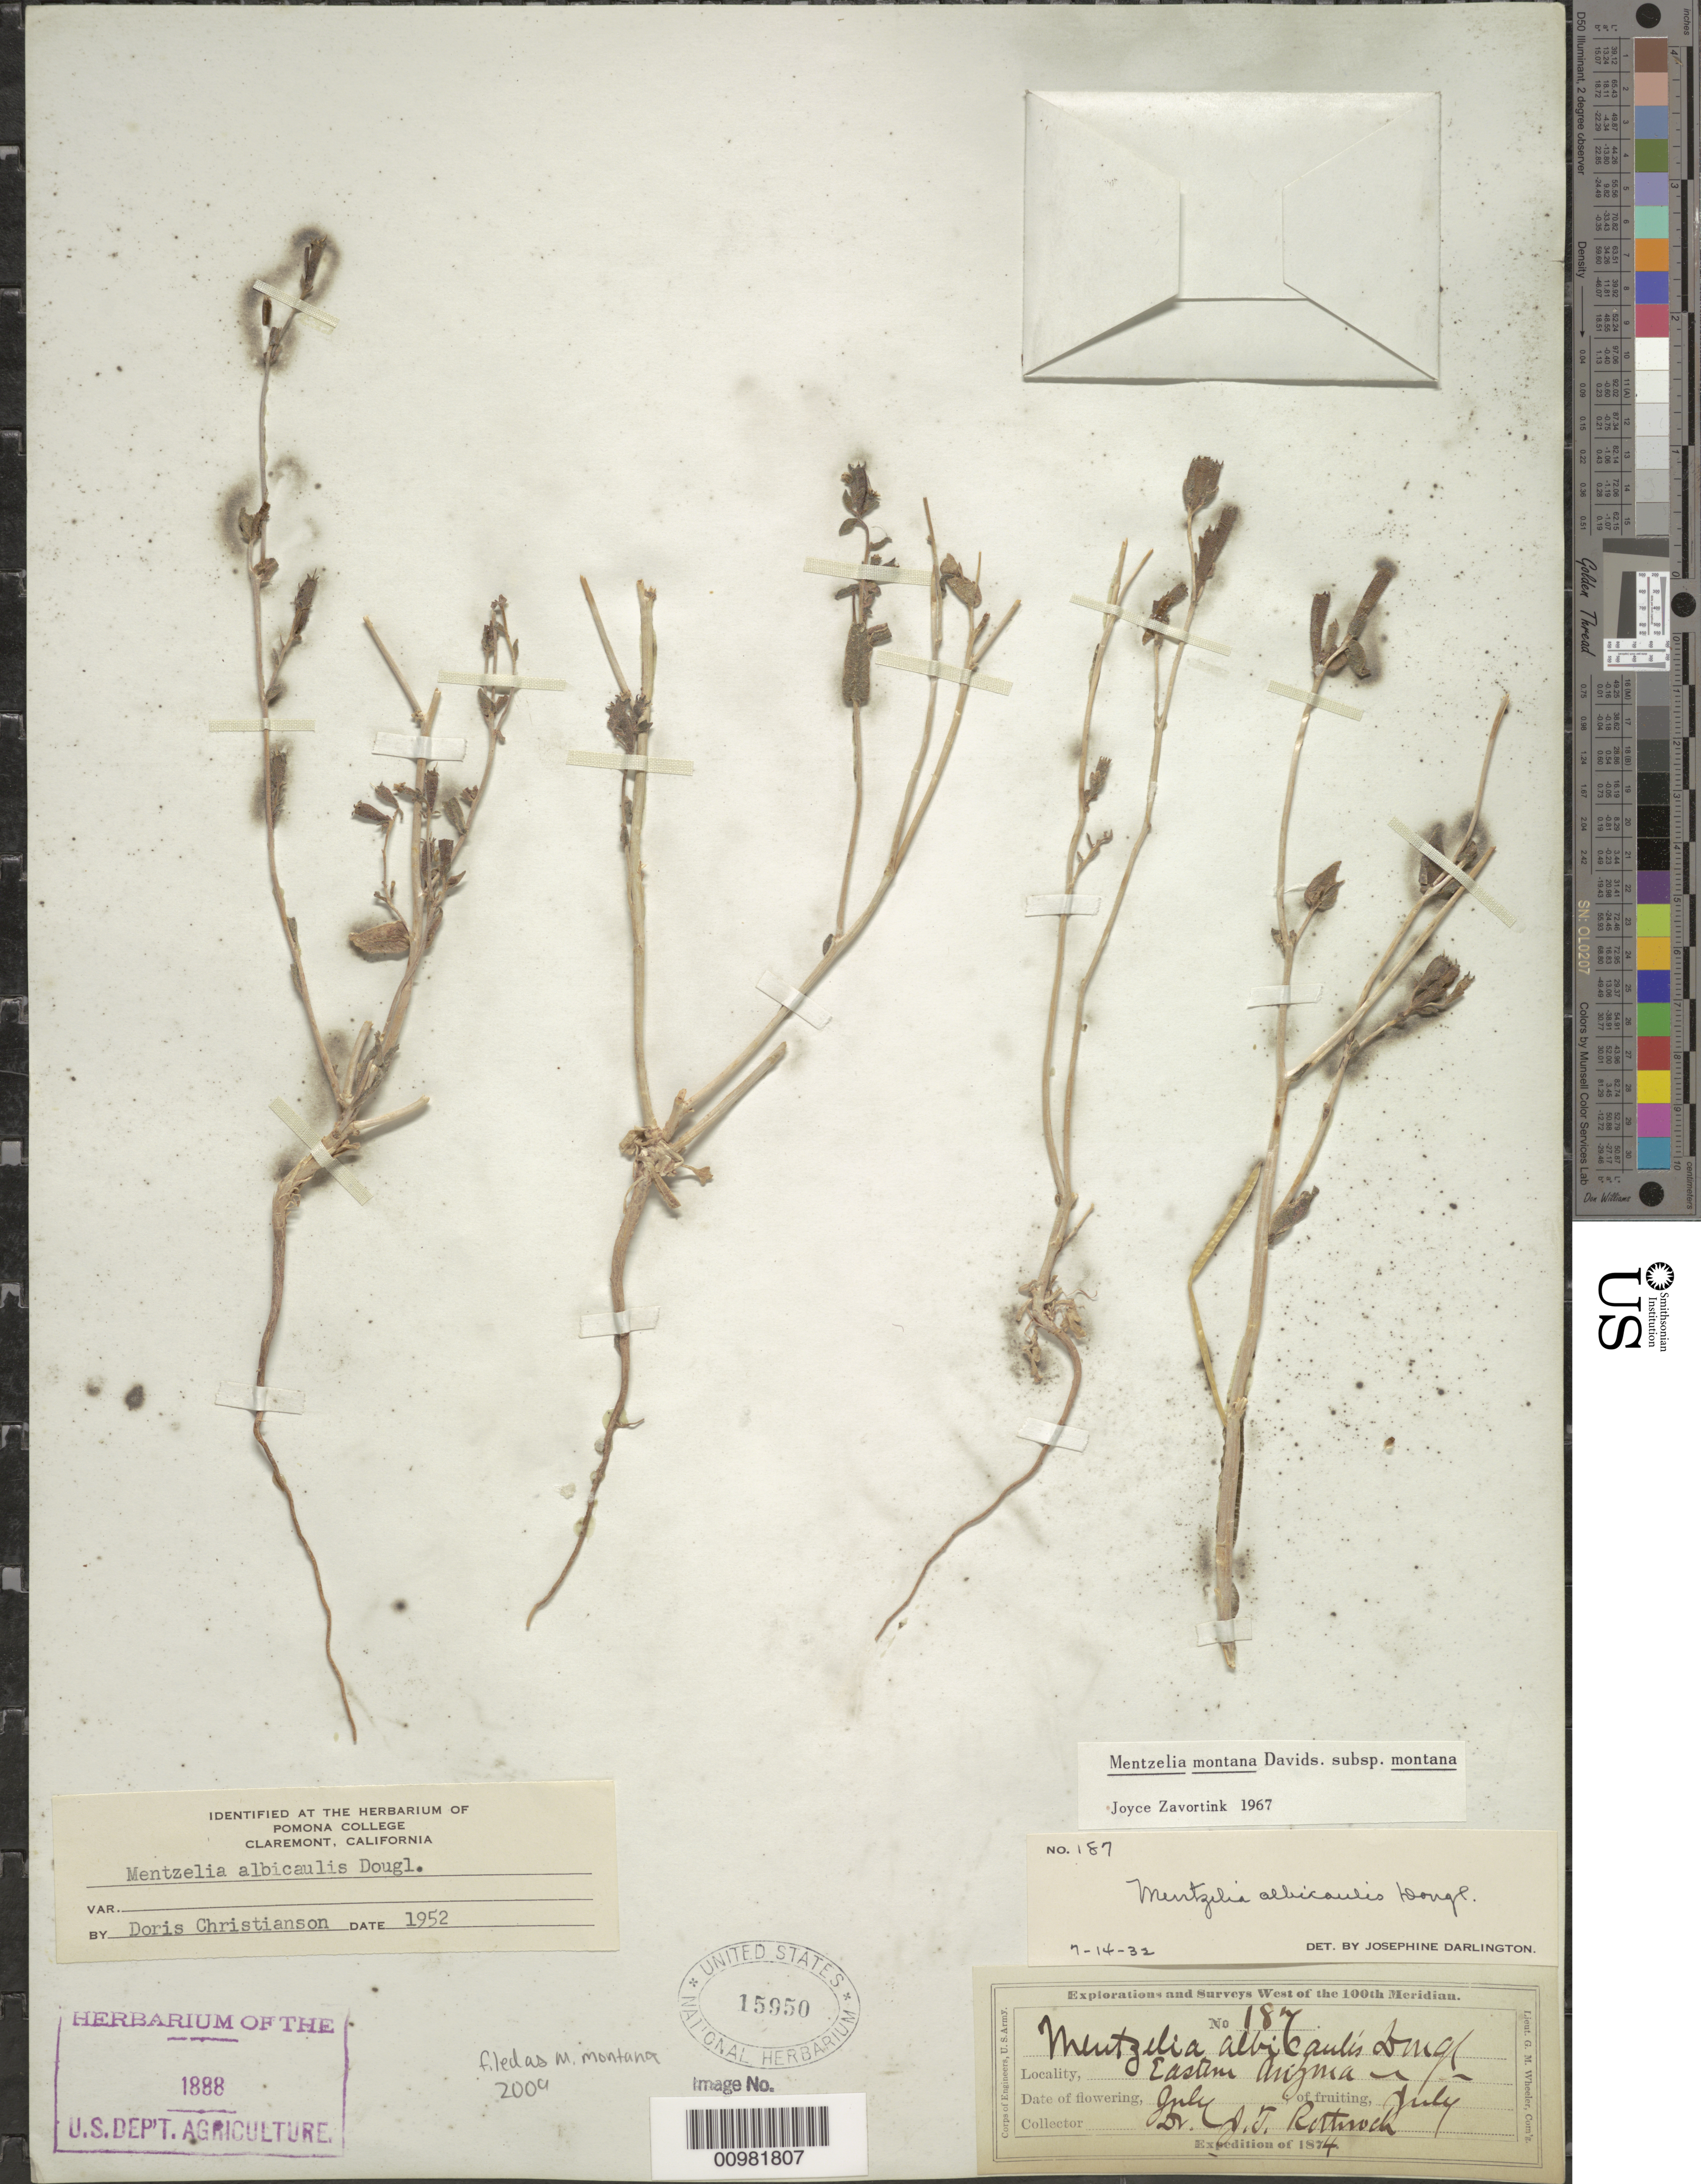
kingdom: Plantae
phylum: Tracheophyta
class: Magnoliopsida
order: Cornales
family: Loasaceae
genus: Mentzelia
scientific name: Mentzelia montana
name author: (Davidson) Davidson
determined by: Zavortink, J. E.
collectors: J. T. Rothrock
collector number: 187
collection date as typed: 1874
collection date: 1874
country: United States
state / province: Arizona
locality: Eastern Arizona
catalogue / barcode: US 15950